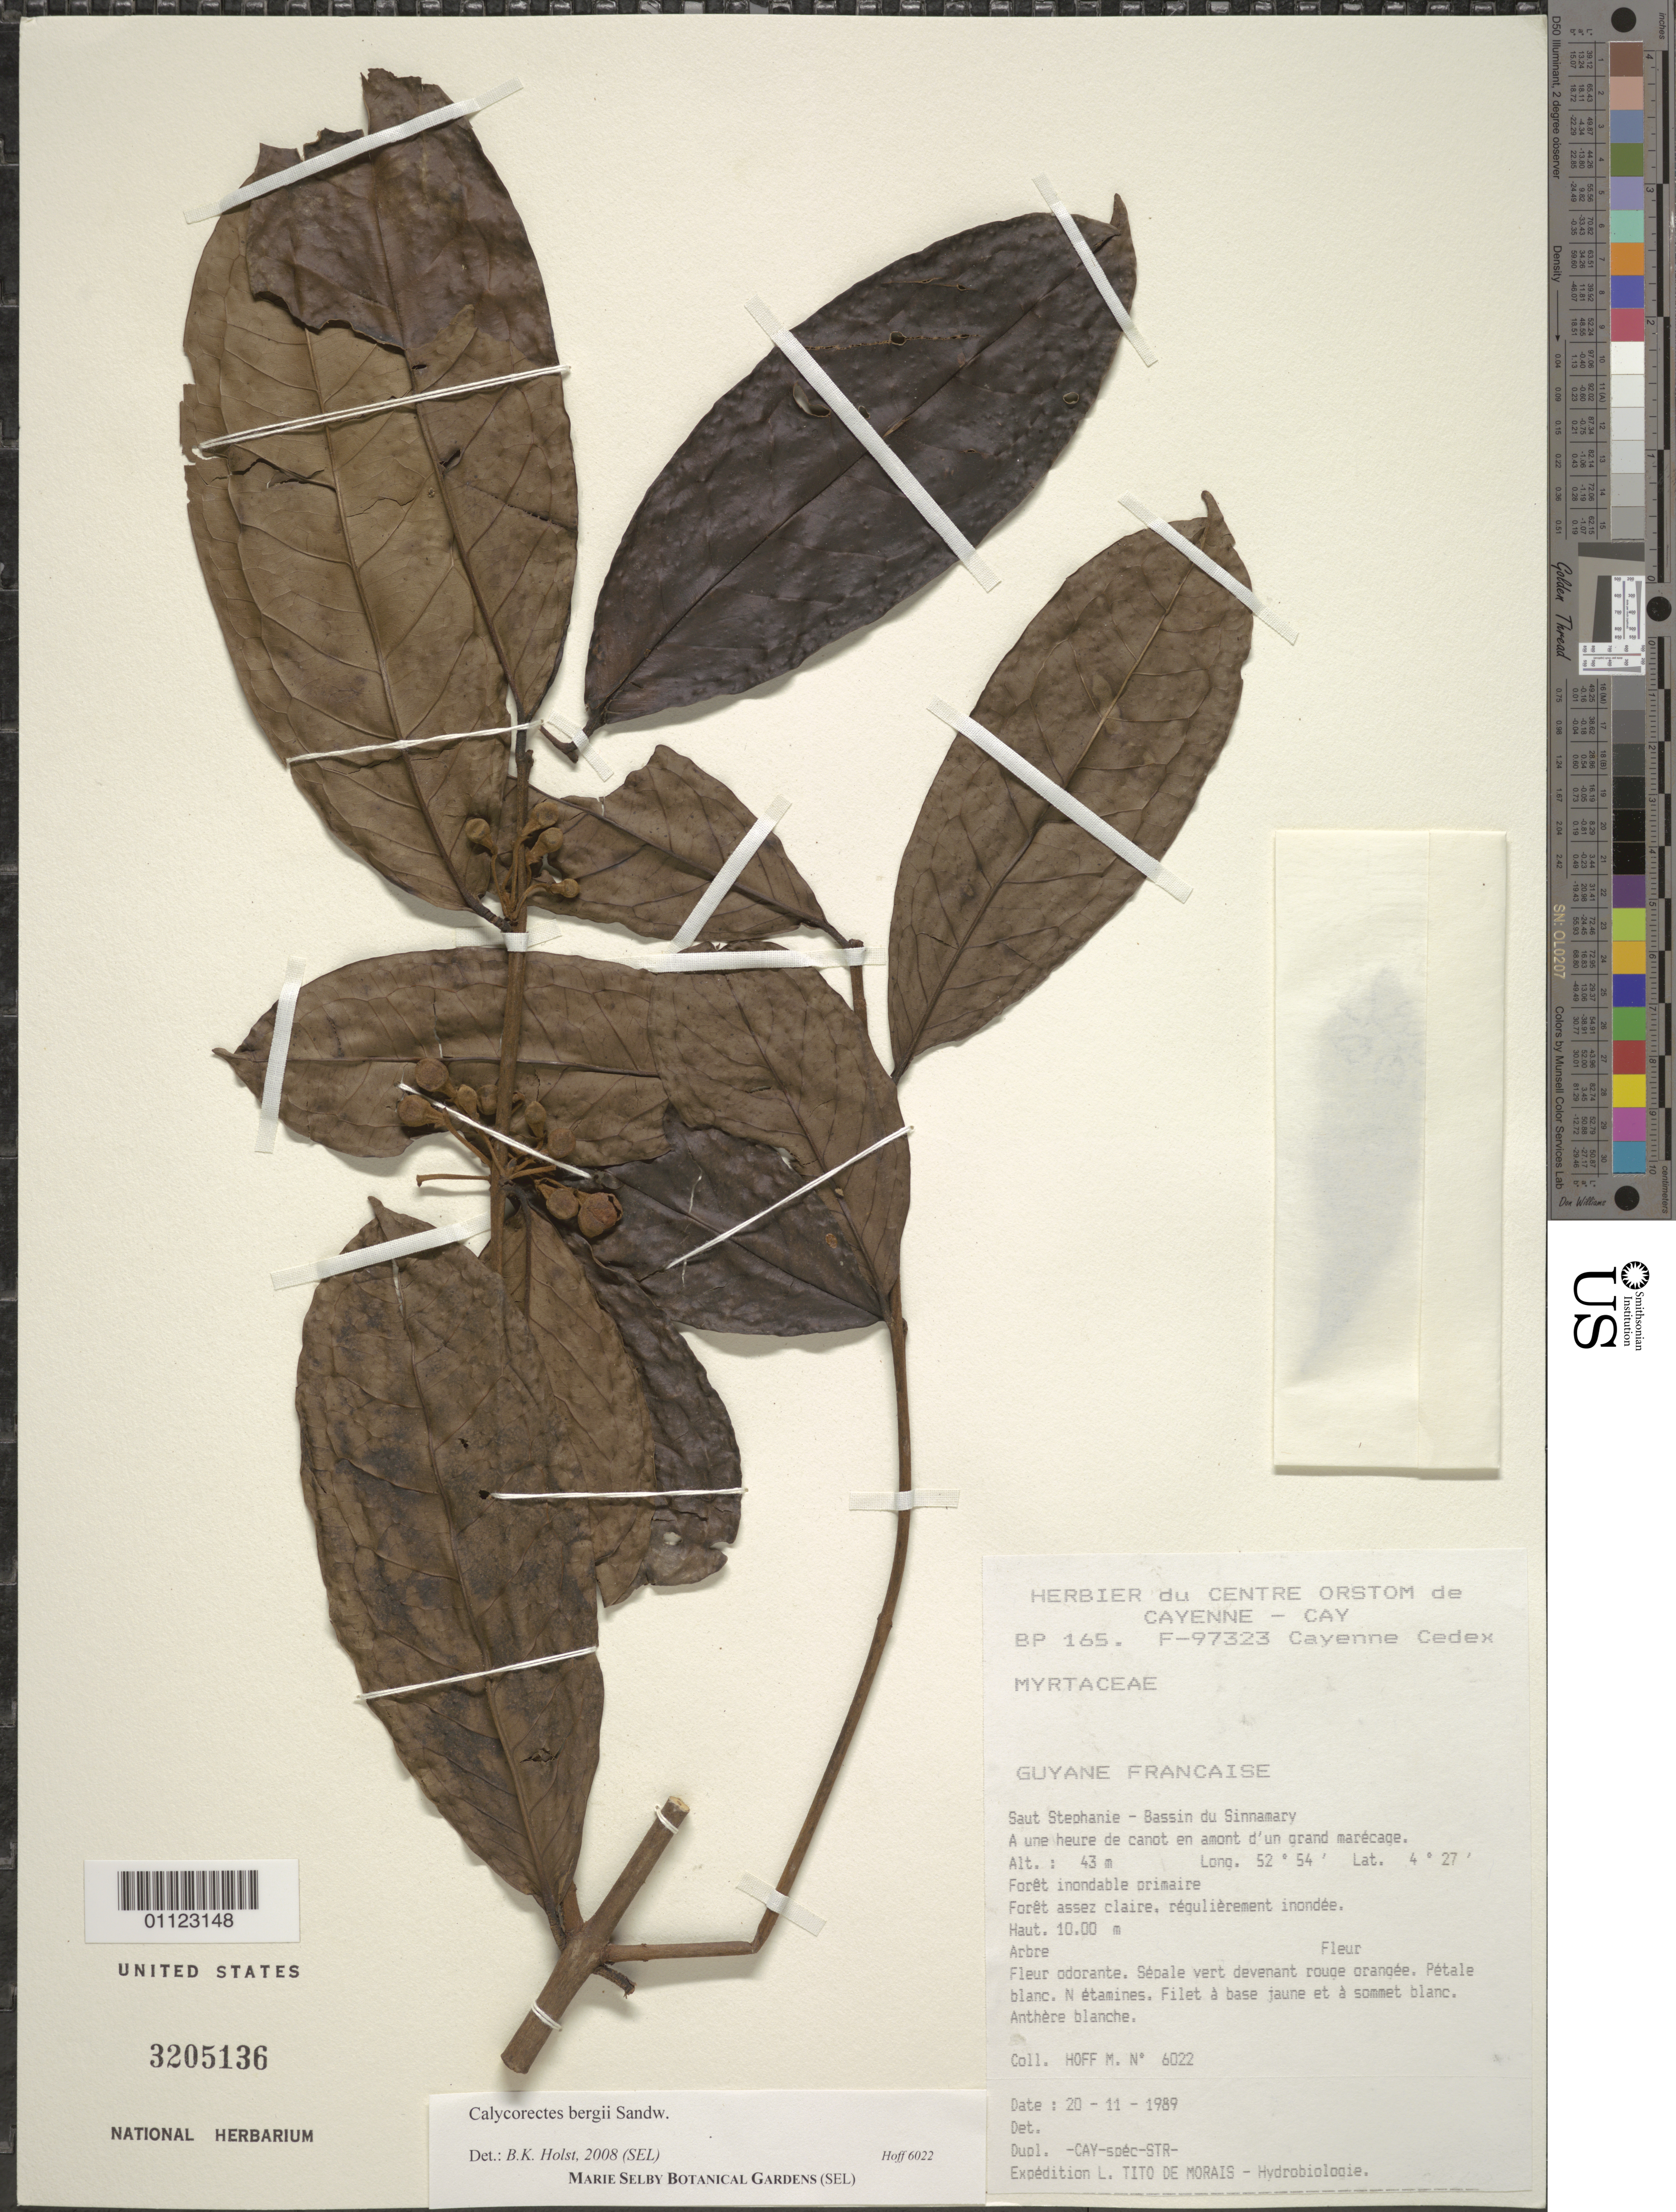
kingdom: Plantae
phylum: Tracheophyta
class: Magnoliopsida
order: Myrtales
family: Myrtaceae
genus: Eugenia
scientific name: Eugenia neolatifolia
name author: Sobral & M.A.D. Souza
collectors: M. Hoff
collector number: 6022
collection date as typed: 20 - 11- 1989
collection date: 1989-11-20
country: French Guiana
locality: Saut Stephanie - Bassin du Sinnamary. A une heure de canot en amont d'un grand marecage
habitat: Foret inondable primaire. Foret assez claire, regulierement inondee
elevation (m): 43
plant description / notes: Cited by M. Sobral et al., Phytotaxa 669(3): 297. 2024.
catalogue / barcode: US 3205136